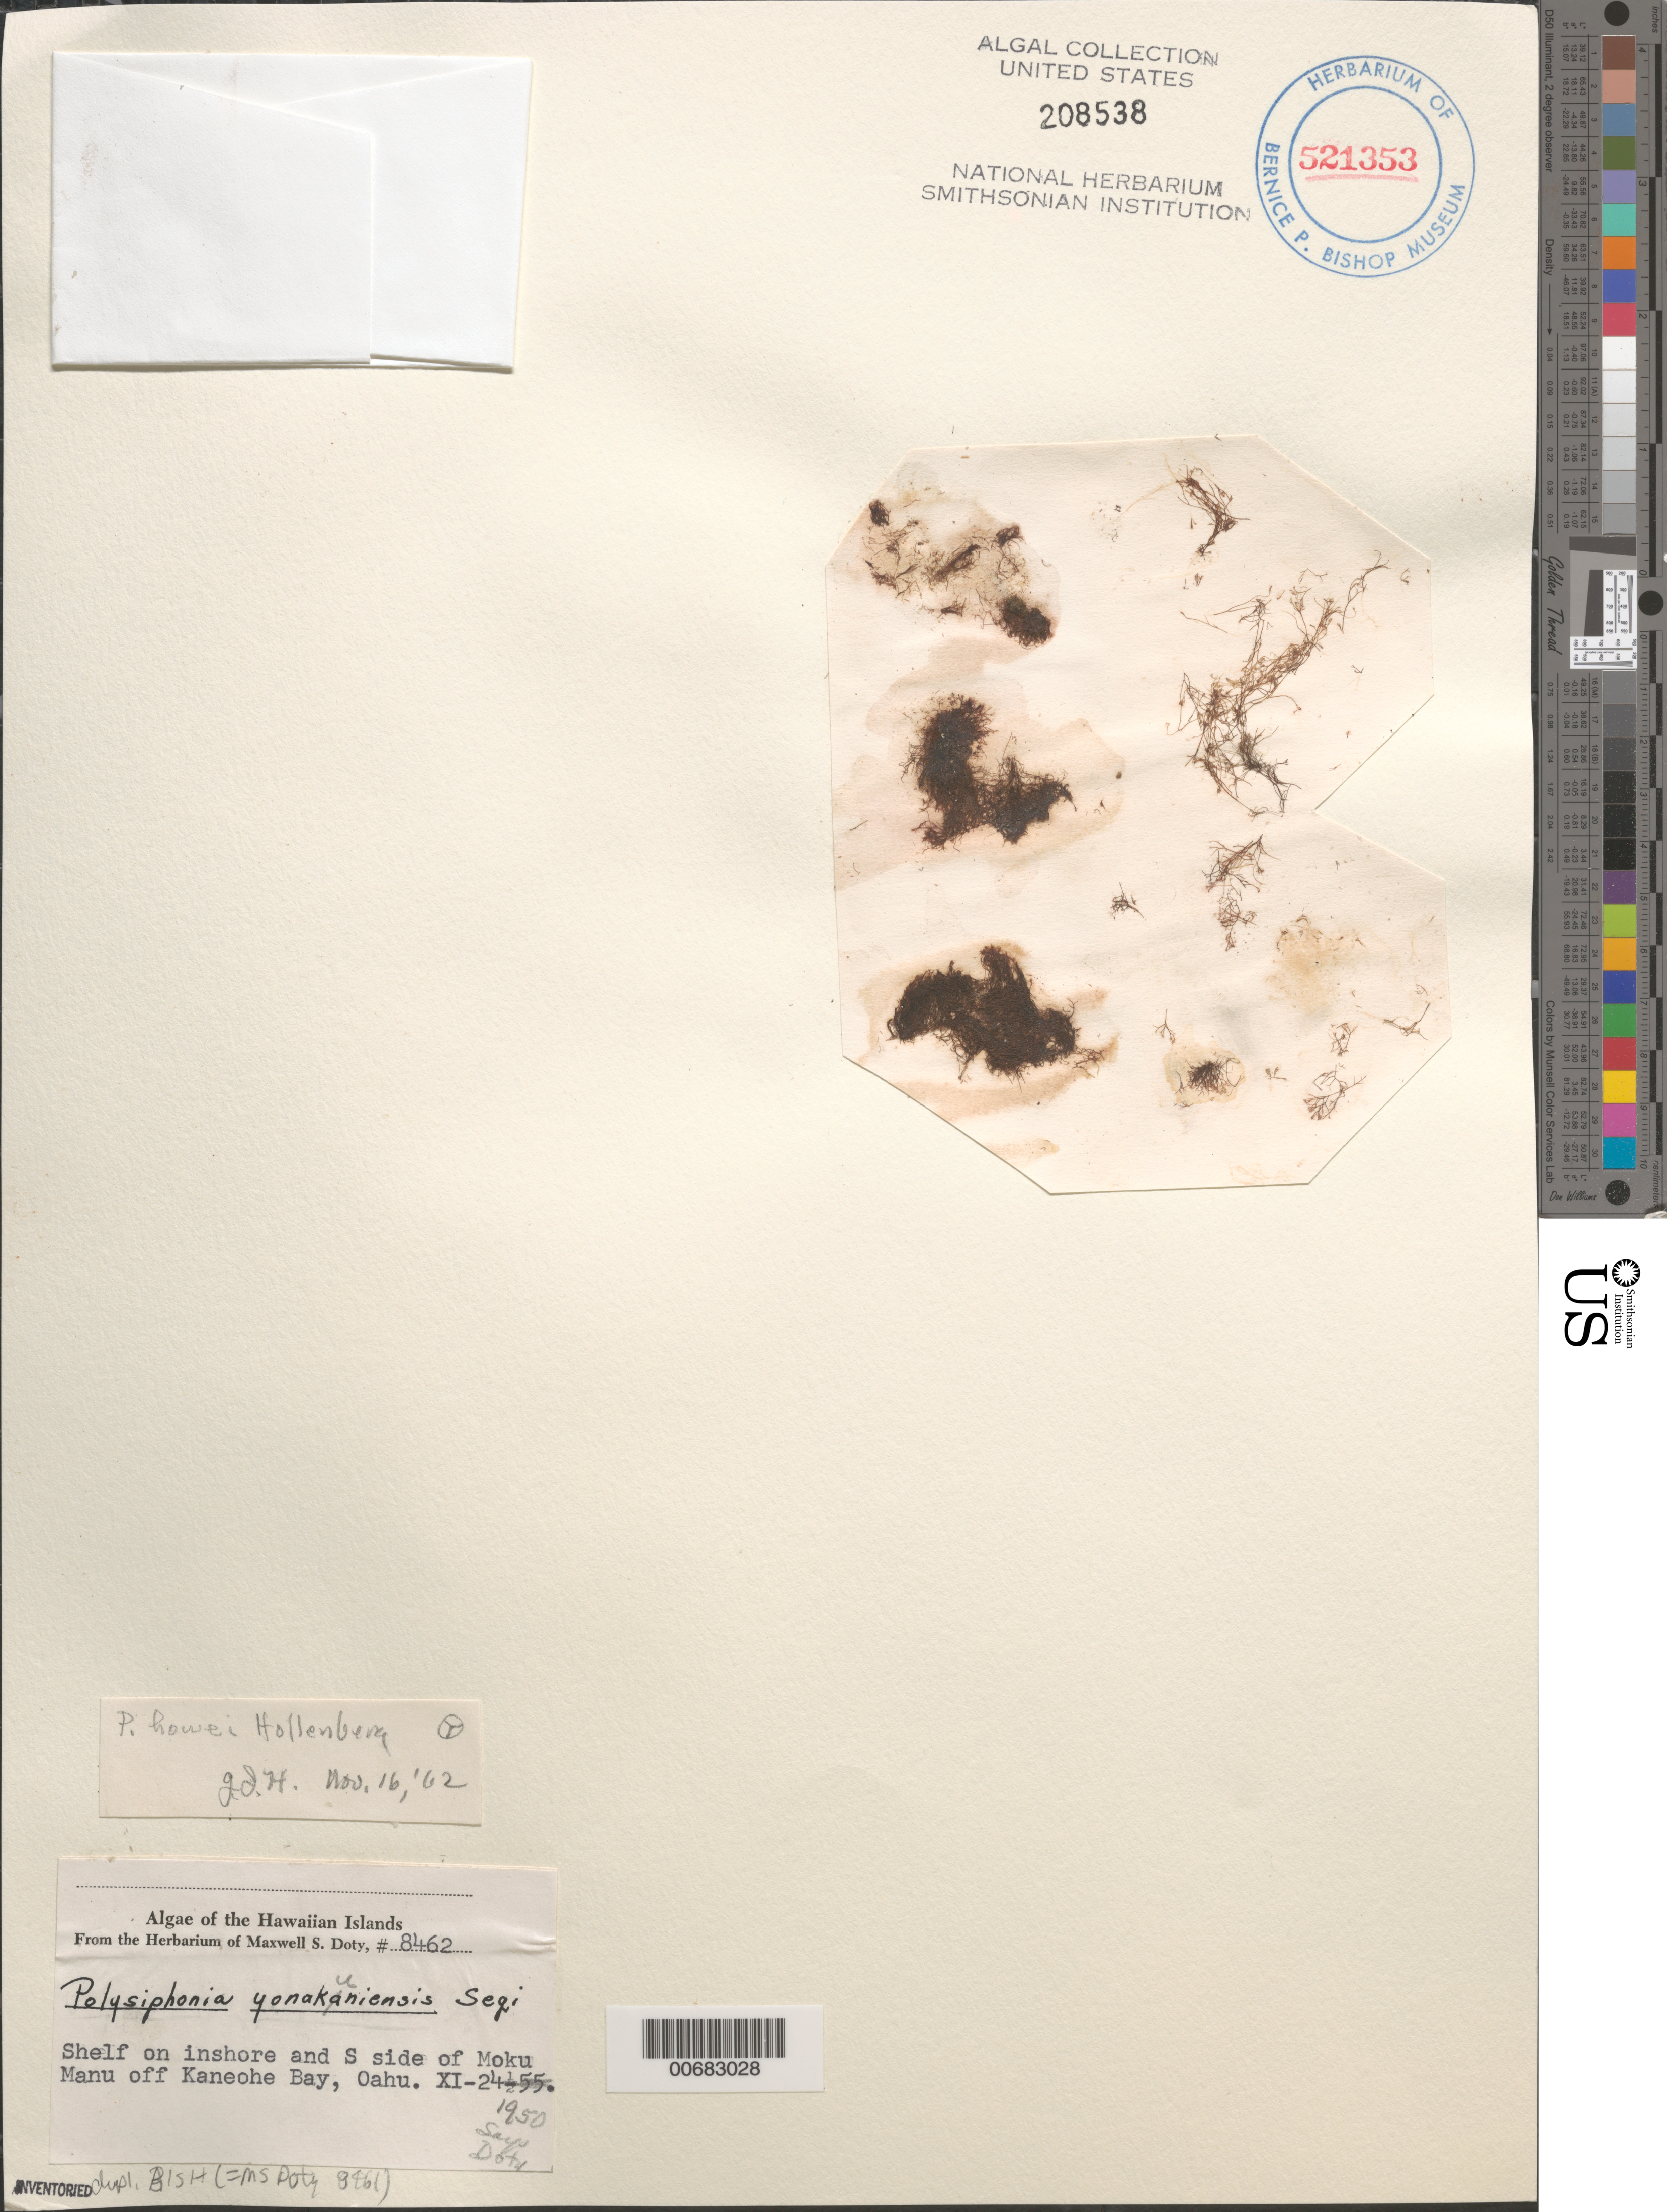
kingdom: Plantae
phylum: Rhodophyta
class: Florideophyceae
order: Ceramiales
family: Rhodomelaceae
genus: Wilsonosiphonia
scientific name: Wilsonosiphonia howei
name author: (Hollenb.) D.E.Bustamante et al.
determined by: Algae name updating Project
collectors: M. S. Doty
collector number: MSD 8462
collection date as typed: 24 Nov 1950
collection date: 1950-11-24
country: United States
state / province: Hawaii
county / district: Honolulu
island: Oahu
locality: Moku Manu, off Kaneohe Bay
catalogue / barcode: US 208538